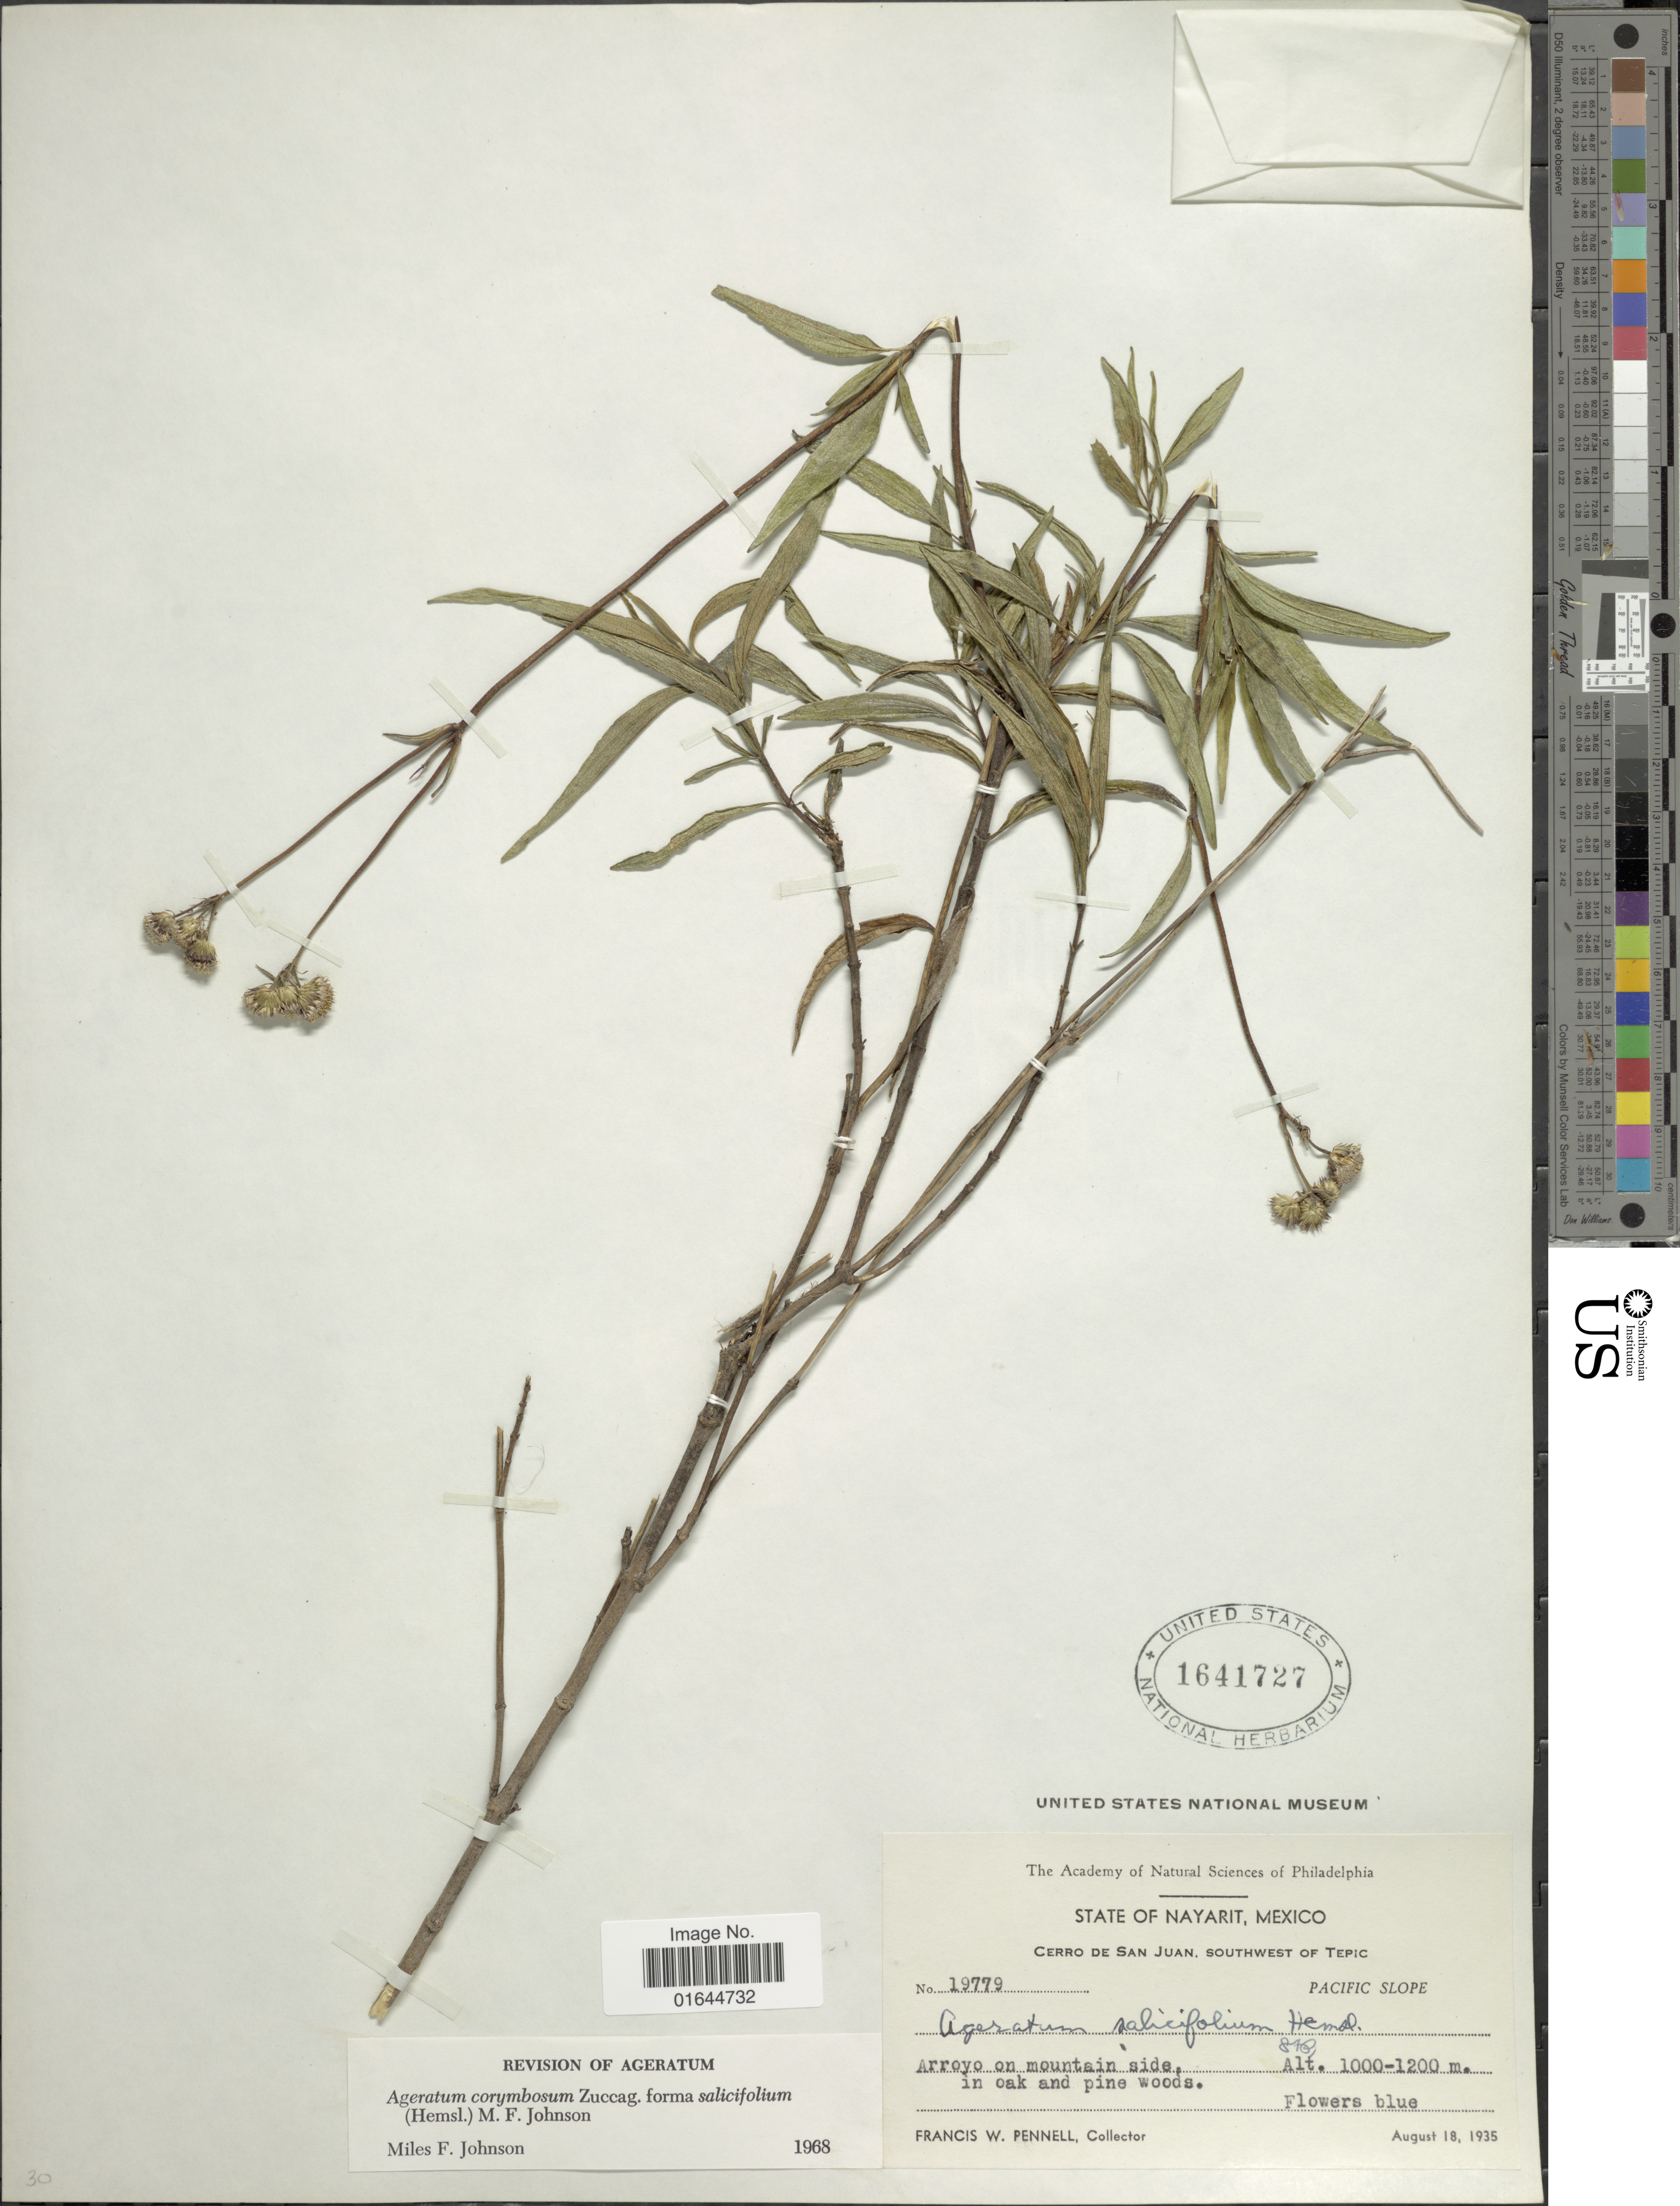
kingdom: Plantae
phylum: Tracheophyta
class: Magnoliopsida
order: Asterales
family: Asteraceae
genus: Ageratum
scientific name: Ageratum corymbosum f. salicifolium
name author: (Hemsl.) M.F. Johnson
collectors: F. W. Pennell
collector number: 19779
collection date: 1935-08-18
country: Mexico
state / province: Nayarit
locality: Mexico, State of Nayarit, Cerro de San Juan, southwest of Tepic, Pacific slope, Arroyo on mountain side.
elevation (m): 1000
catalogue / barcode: US 1641727